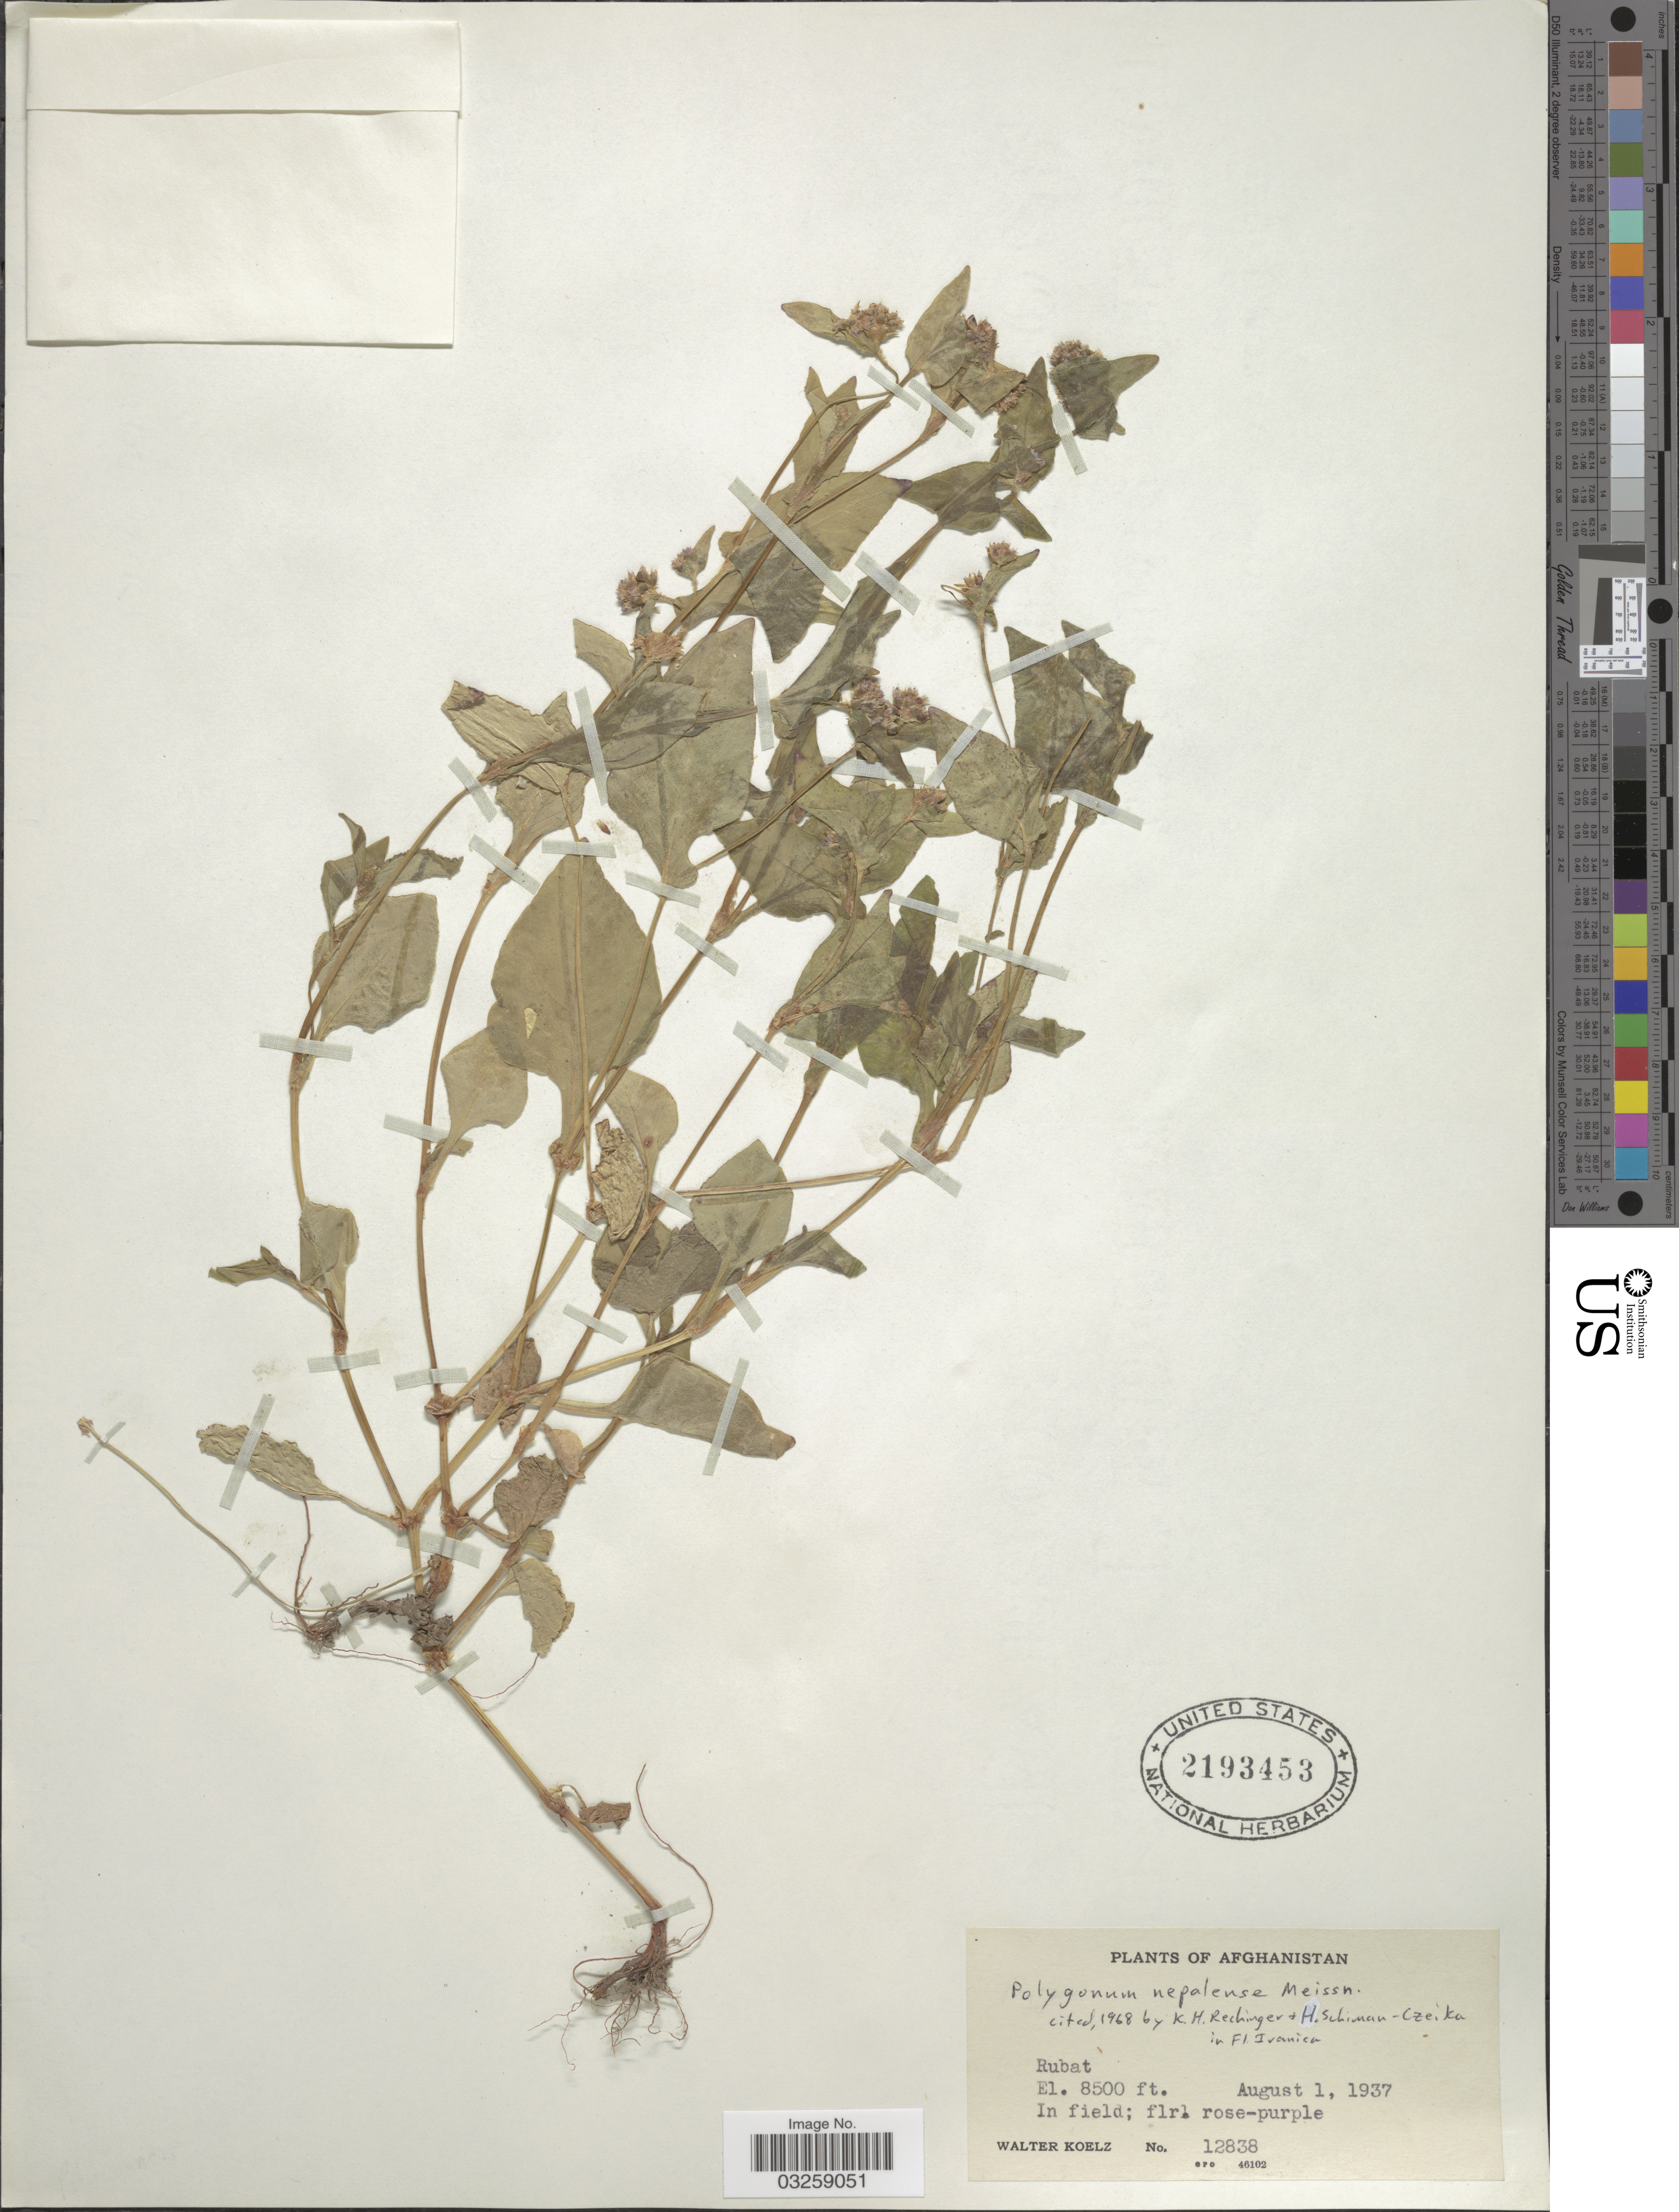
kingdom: Plantae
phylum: Tracheophyta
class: Magnoliopsida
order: Caryophyllales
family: Polygonaceae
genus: Polygonum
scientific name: Polygonum nepalense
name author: Meisn.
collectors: W. N. Koelz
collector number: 12838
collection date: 1937-08-01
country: Afghanistan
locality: Rubat. In field.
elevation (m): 2591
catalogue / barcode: US 2193453